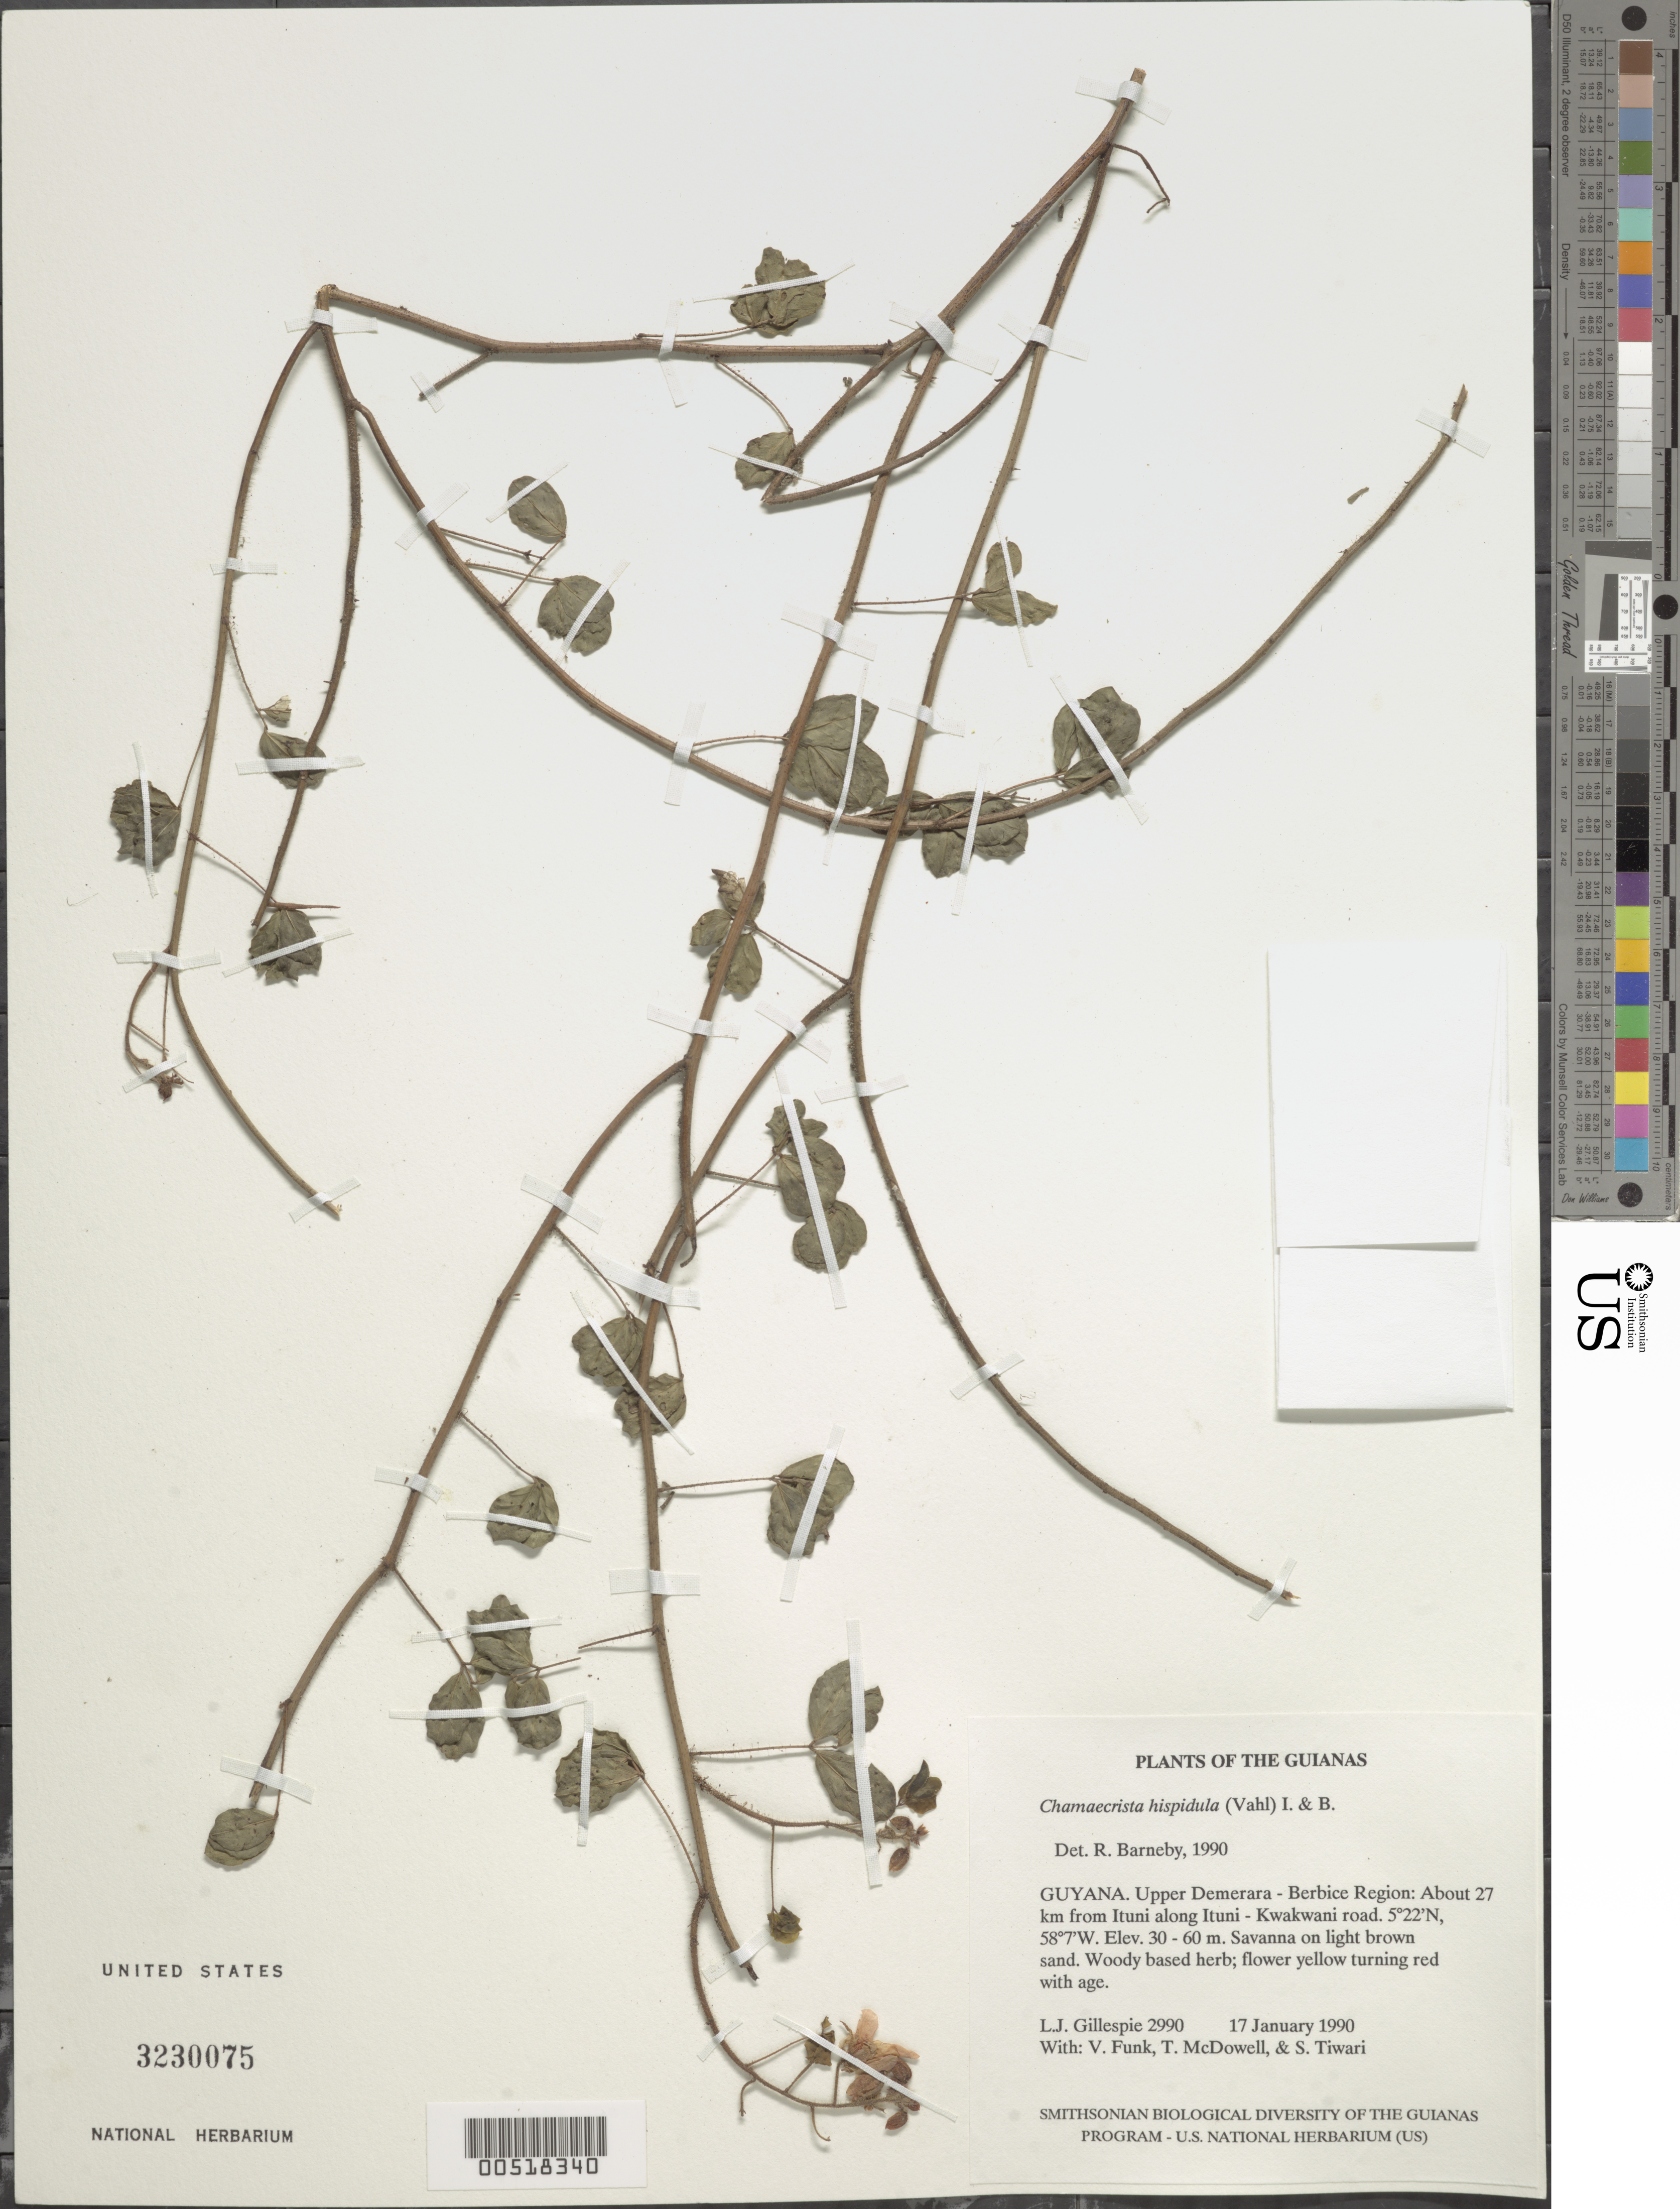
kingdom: Plantae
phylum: Tracheophyta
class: Magnoliopsida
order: Fabales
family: Fabaceae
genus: Chamaecrista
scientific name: Chamaecrista hispidula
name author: (Vahl) H.S. Irwin & Barneby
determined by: Barneby, Rupert C., (NY)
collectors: L. J. Gillespie, V. Funk, T. McDowell & S. Tiwari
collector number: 2990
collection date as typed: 17 January 1990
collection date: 1990-01-17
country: Guyana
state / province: U. Demerara-Berbice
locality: About 27 km from Ituni along Ituni - Kwakwani road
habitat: Savanna on light brown sand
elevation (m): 30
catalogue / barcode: US 3230075